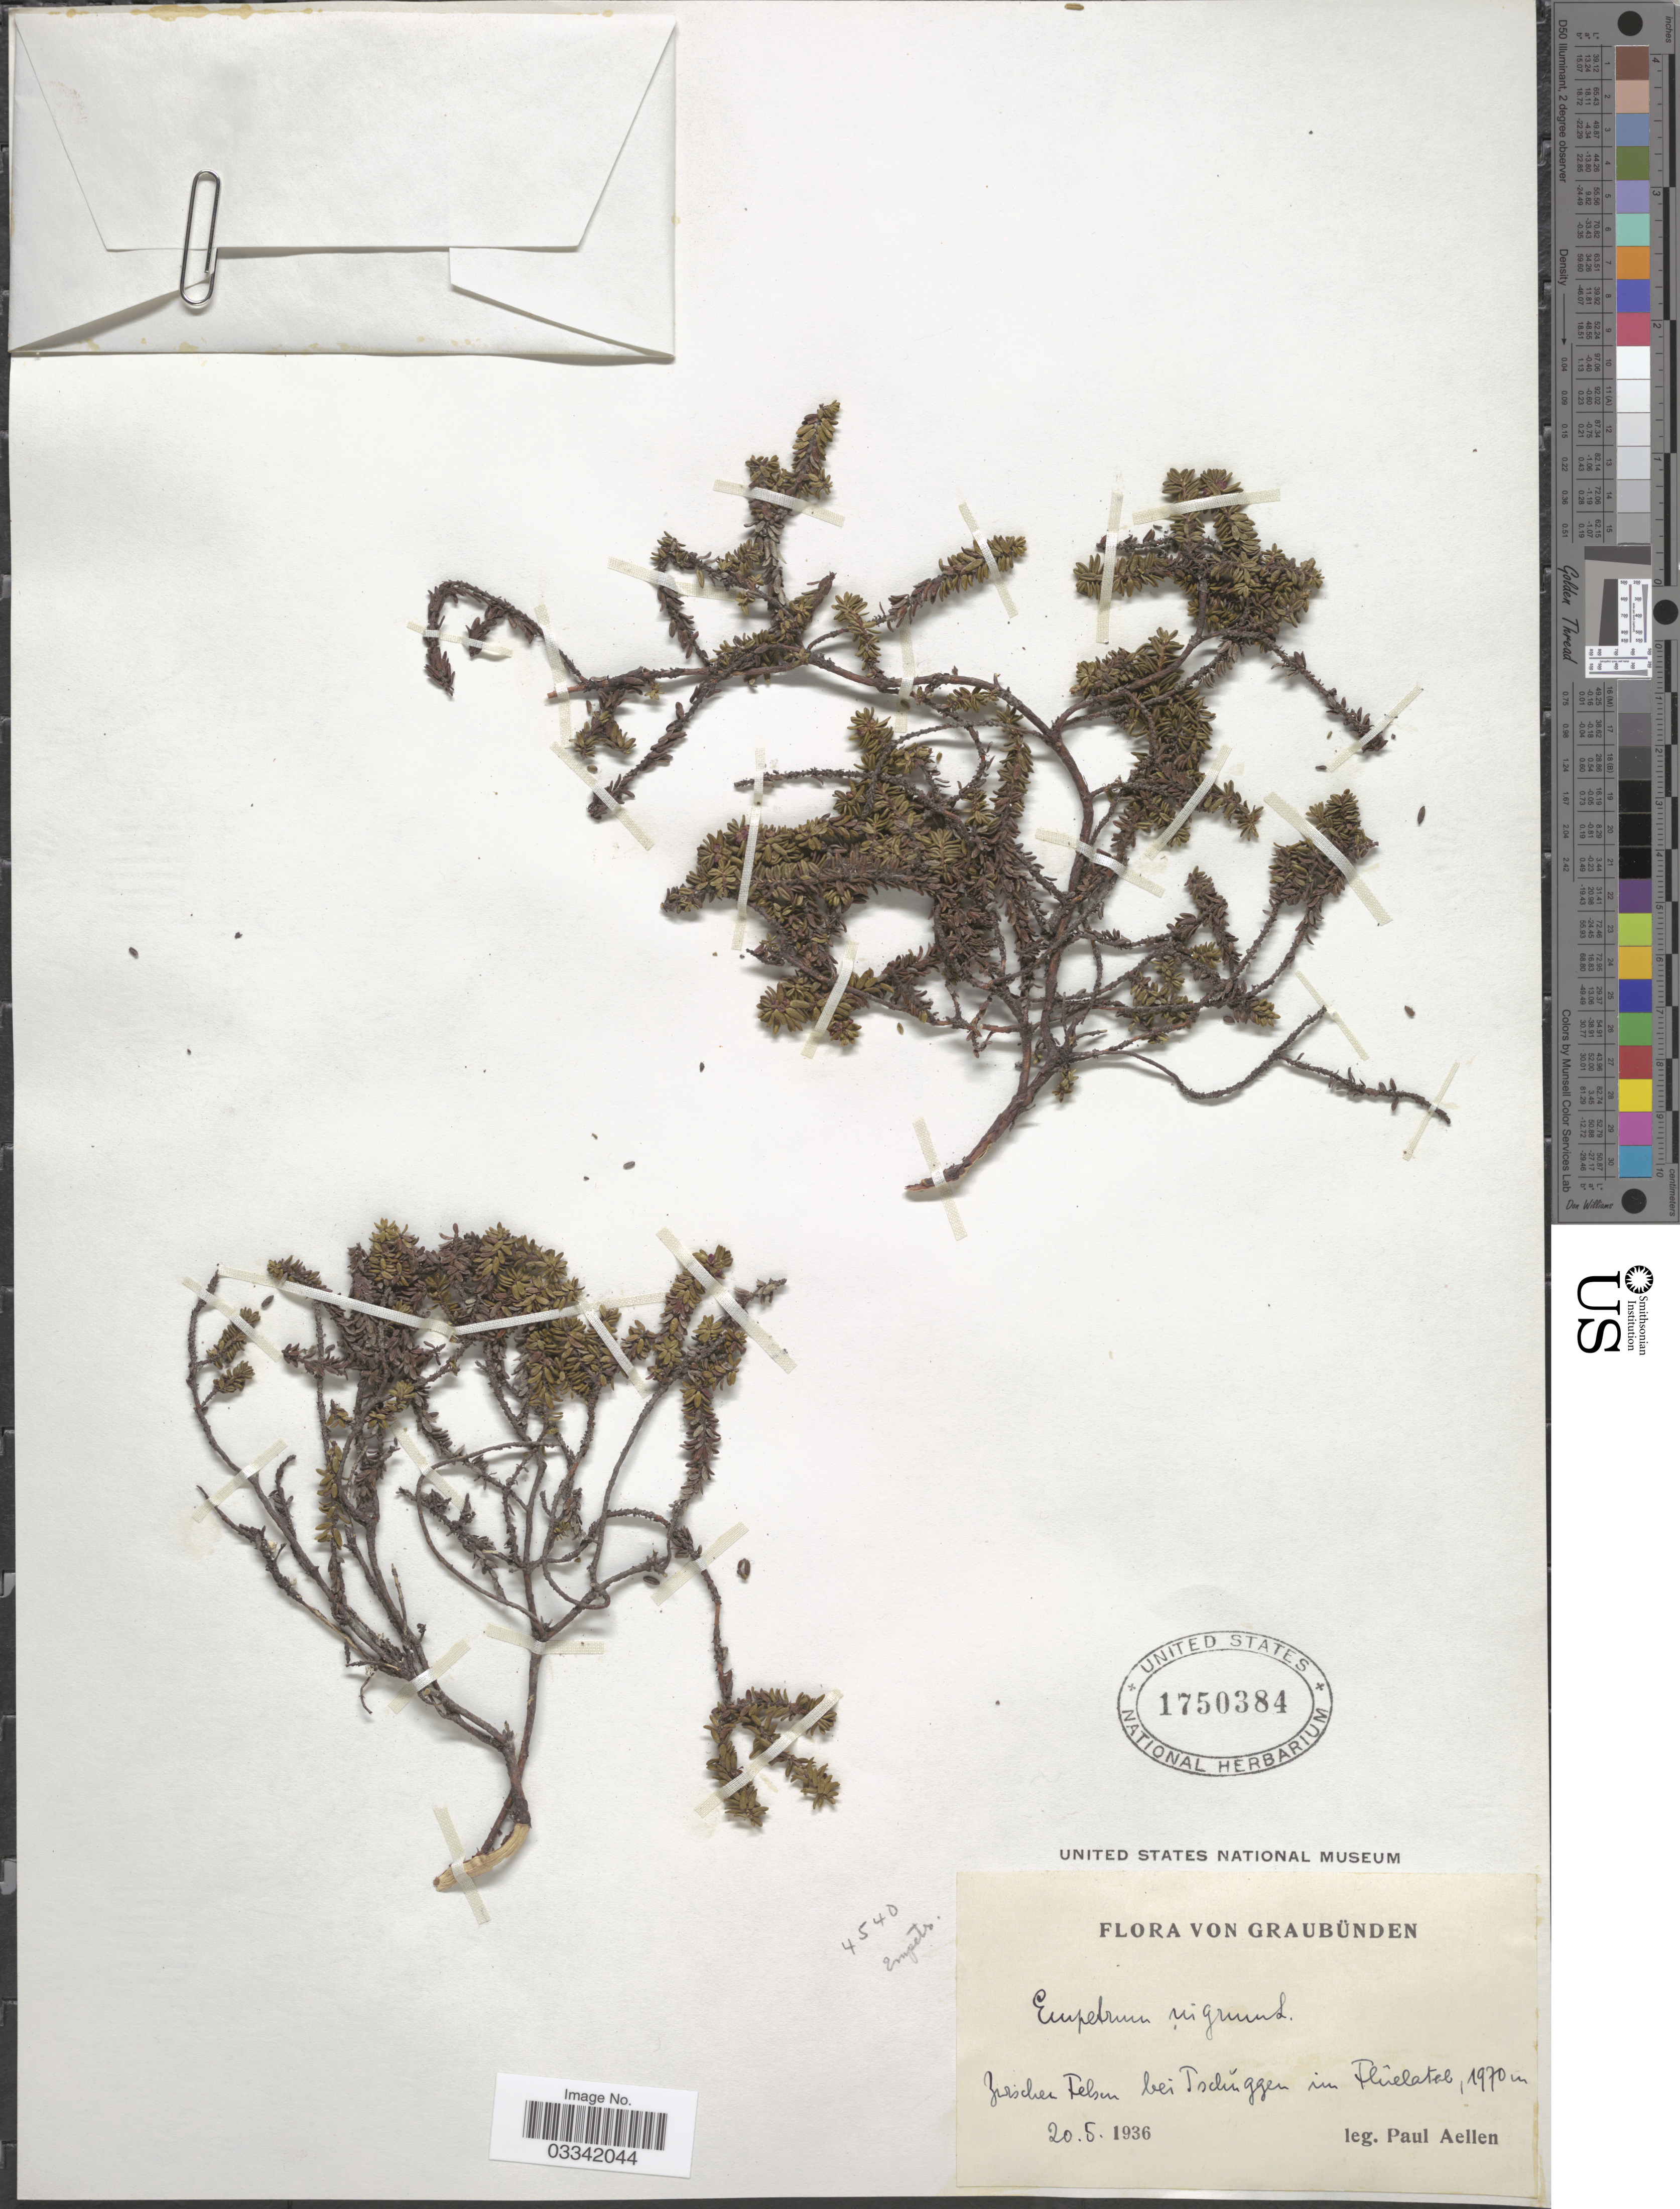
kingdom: Plantae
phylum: Tracheophyta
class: Magnoliopsida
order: Ericales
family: Ericaceae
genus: Empetrum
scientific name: Empetrum nigrum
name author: L.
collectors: P. Aellen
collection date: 1936-05-20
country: Switzerland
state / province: Graubunden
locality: Graubünden, Zwischer Felsen bei Tschŭggen in Flŭelatal.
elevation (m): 1970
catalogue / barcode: US 1750384